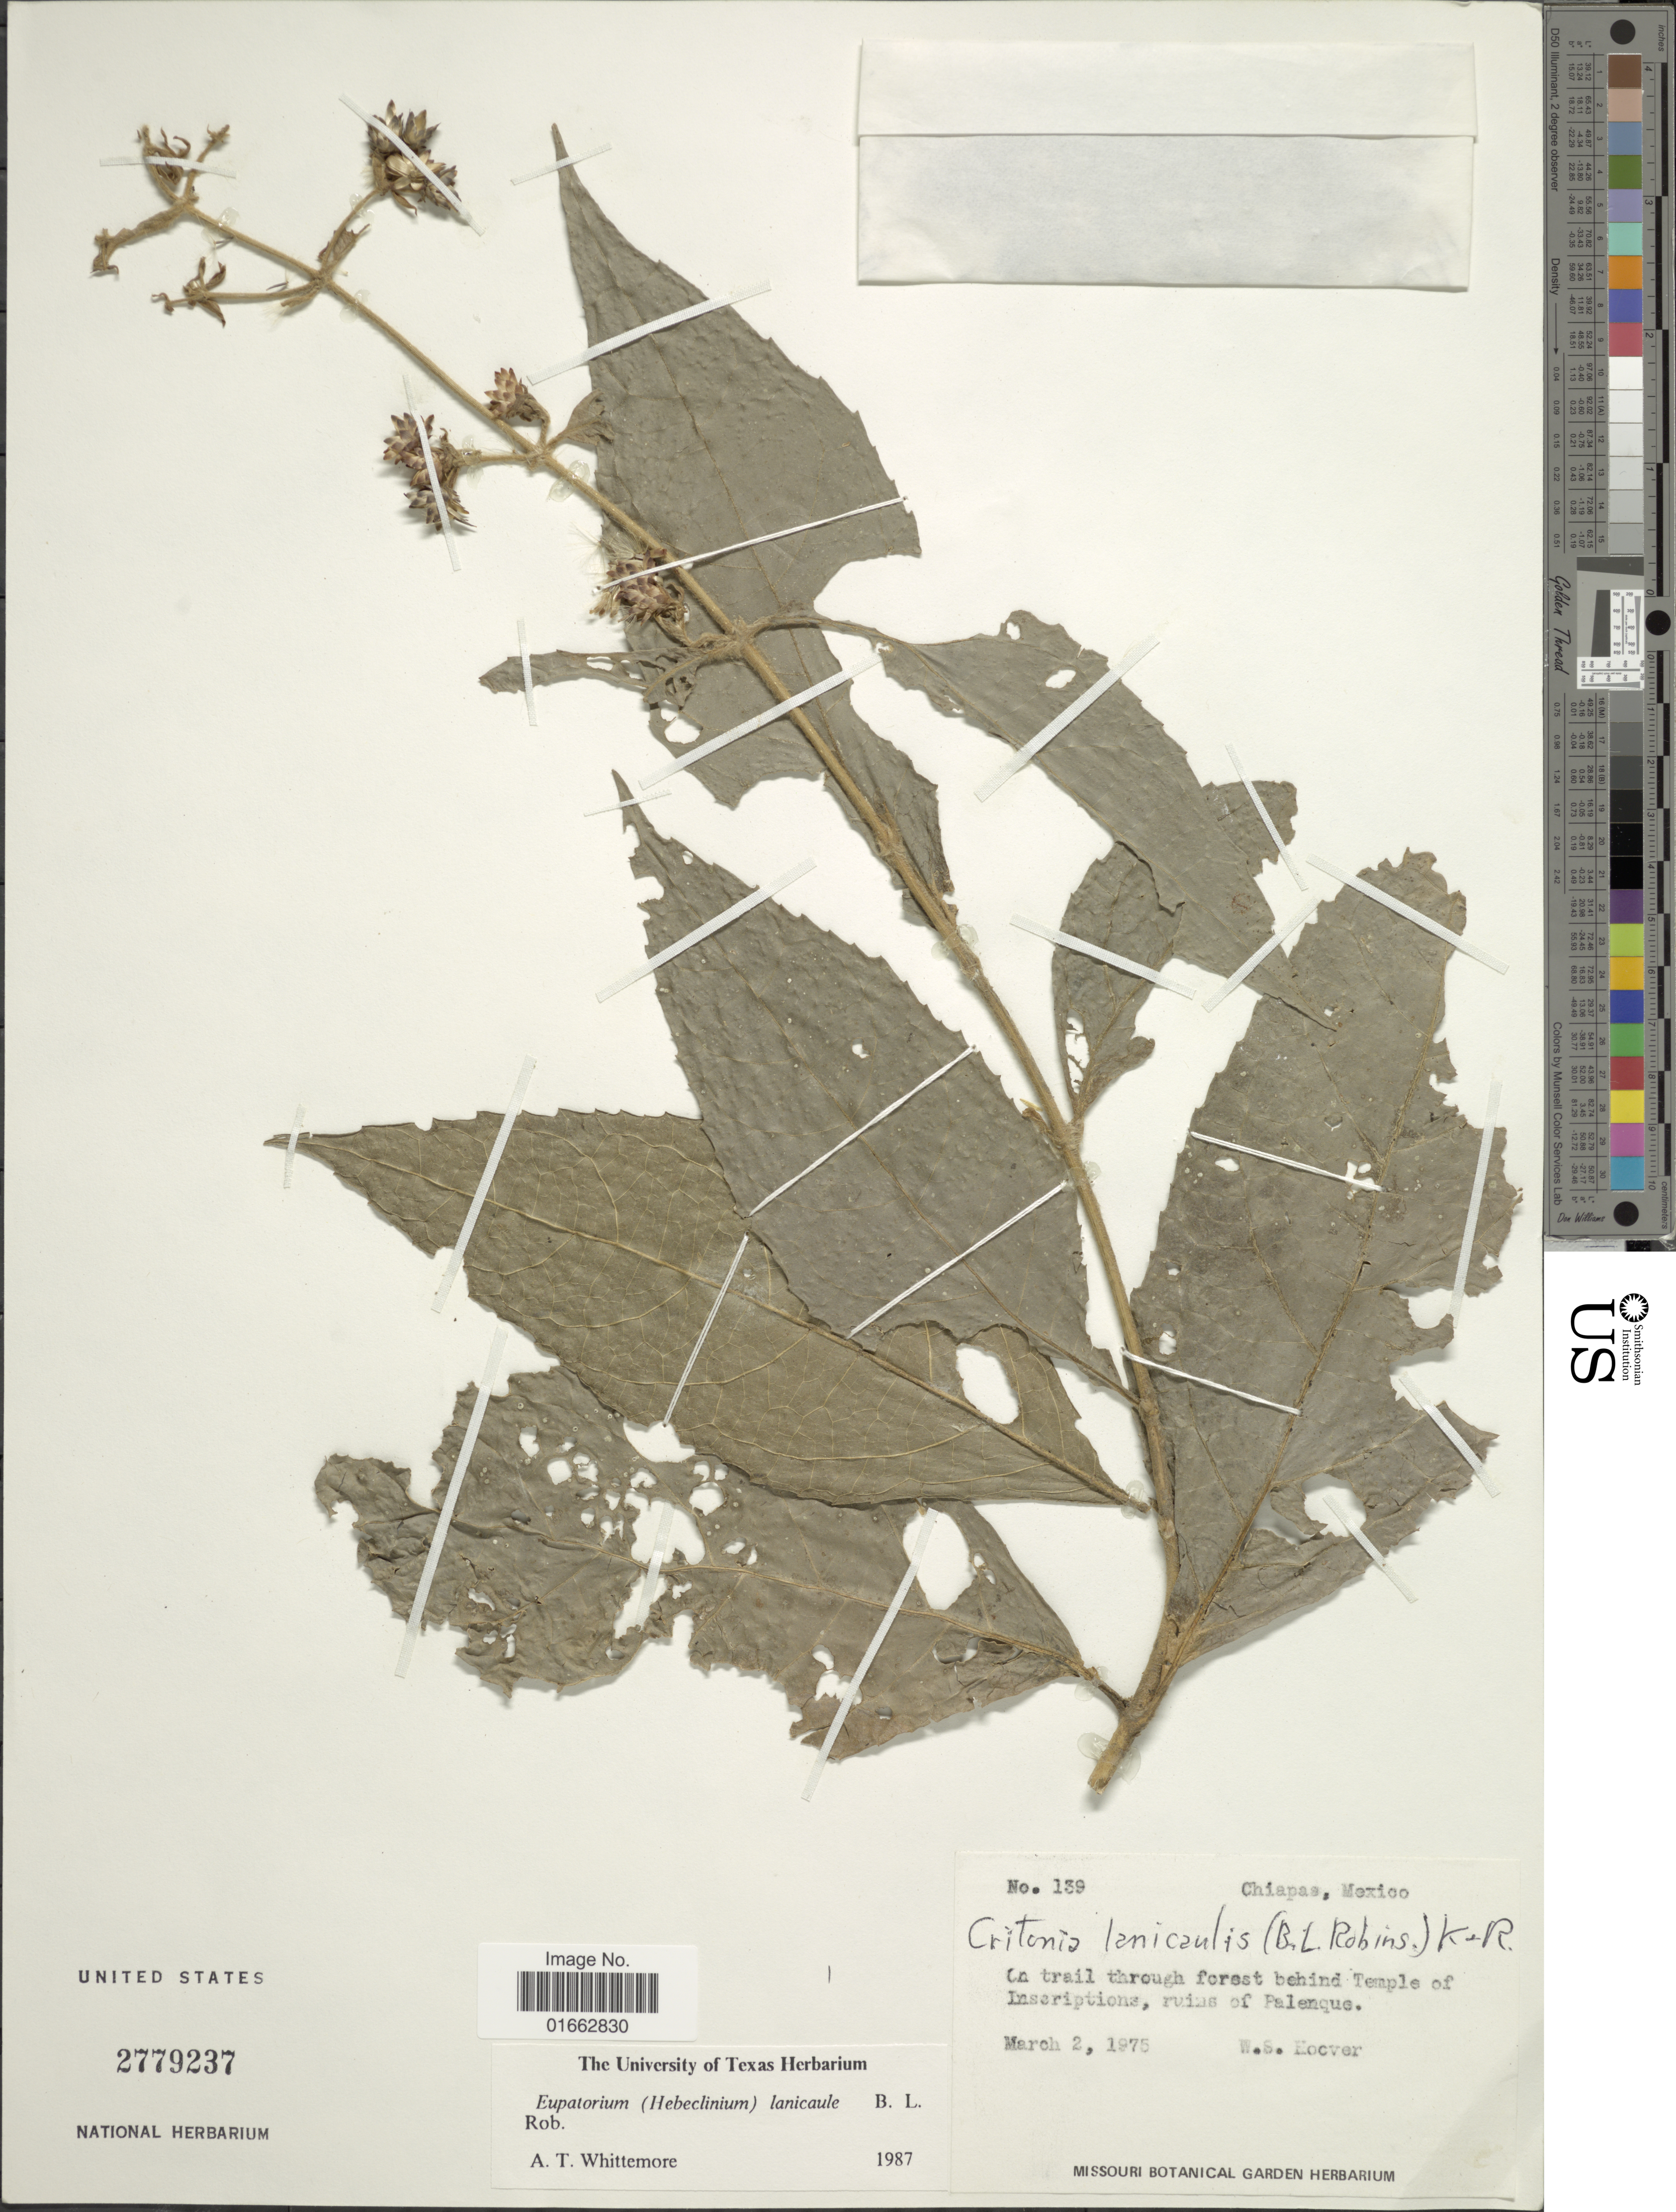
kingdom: Plantae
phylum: Tracheophyta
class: Magnoliopsida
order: Asterales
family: Asteraceae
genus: Critonia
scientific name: Critonia lanicaulis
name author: (B.L. Rob.) R.M. King & H. Rob.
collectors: W. S. Hoover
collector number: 139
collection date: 1975-03-02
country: Mexico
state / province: Chiapas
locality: On trail through forest behind Temple of Inscriptions, ruins of Palenque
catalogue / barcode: US 2779237